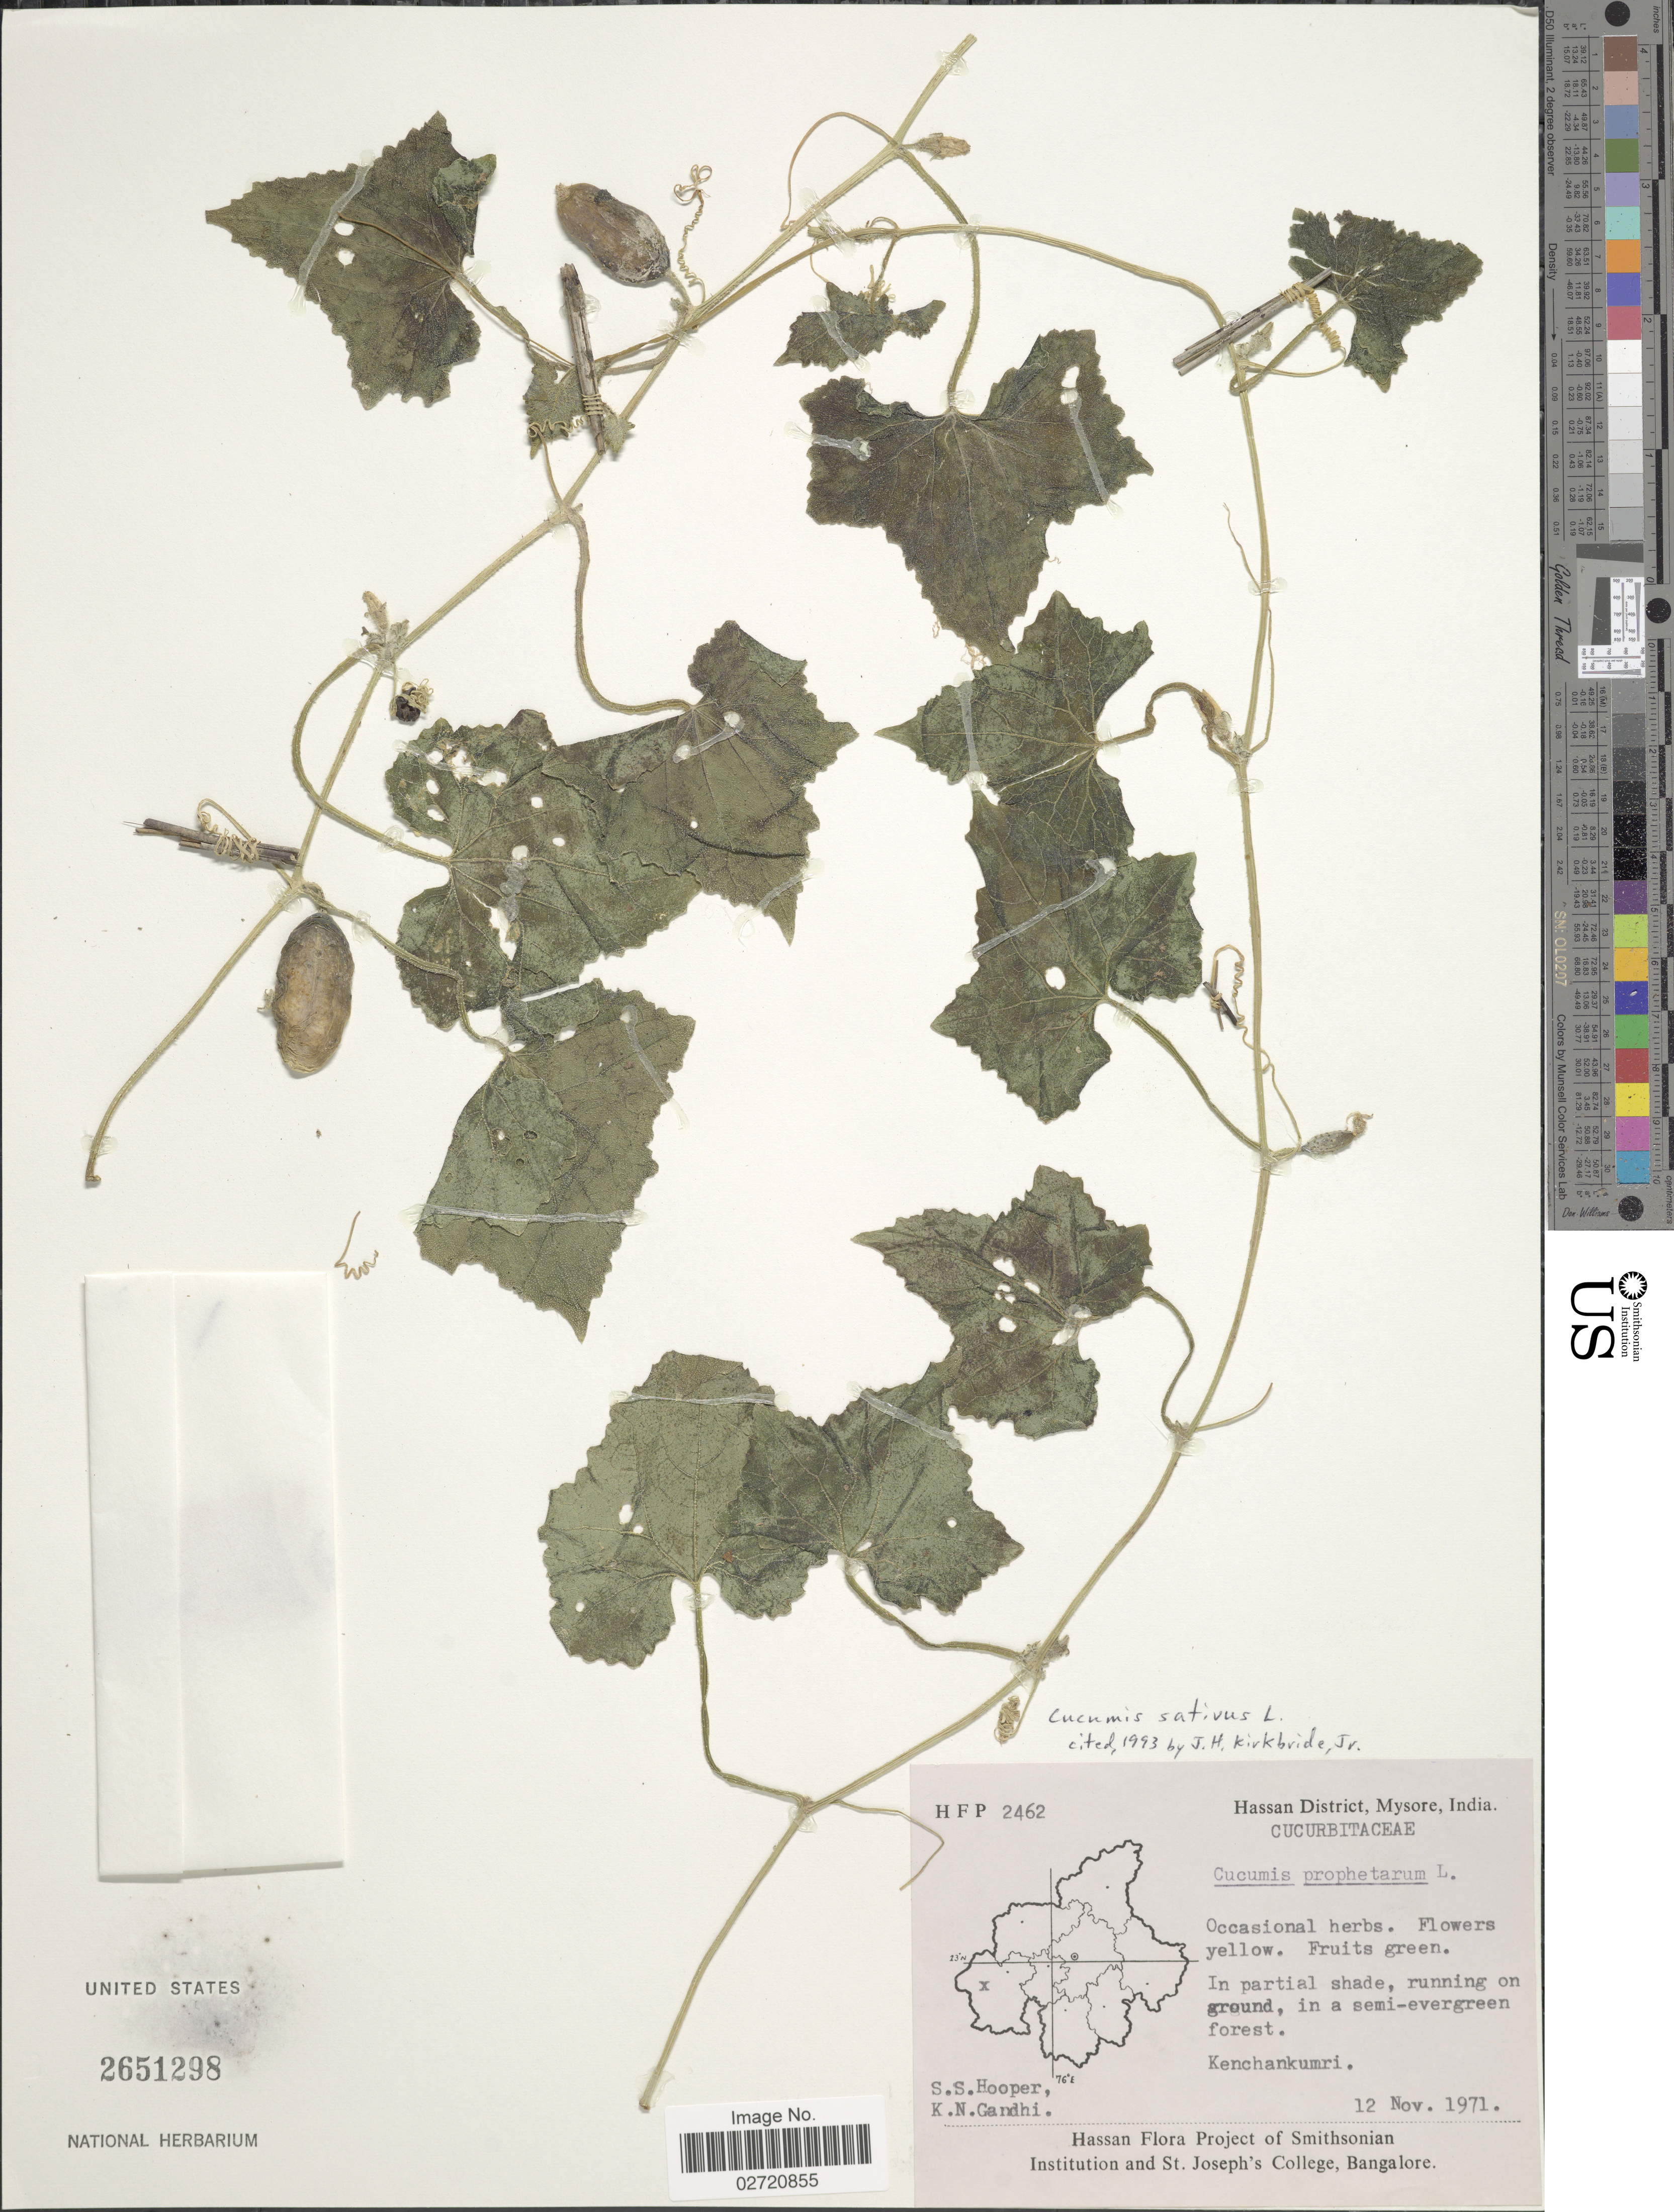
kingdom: Plantae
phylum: Tracheophyta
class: Magnoliopsida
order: Cucurbitales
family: Cucurbitaceae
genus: Cucumis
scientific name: Cucumis sativus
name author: L.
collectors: S. S. Hooper & K. N. Gandhi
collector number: HFP2462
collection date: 1971-11-12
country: India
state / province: Karnataka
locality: Hassan District, Mysore. Kechankumri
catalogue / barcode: US 2651298